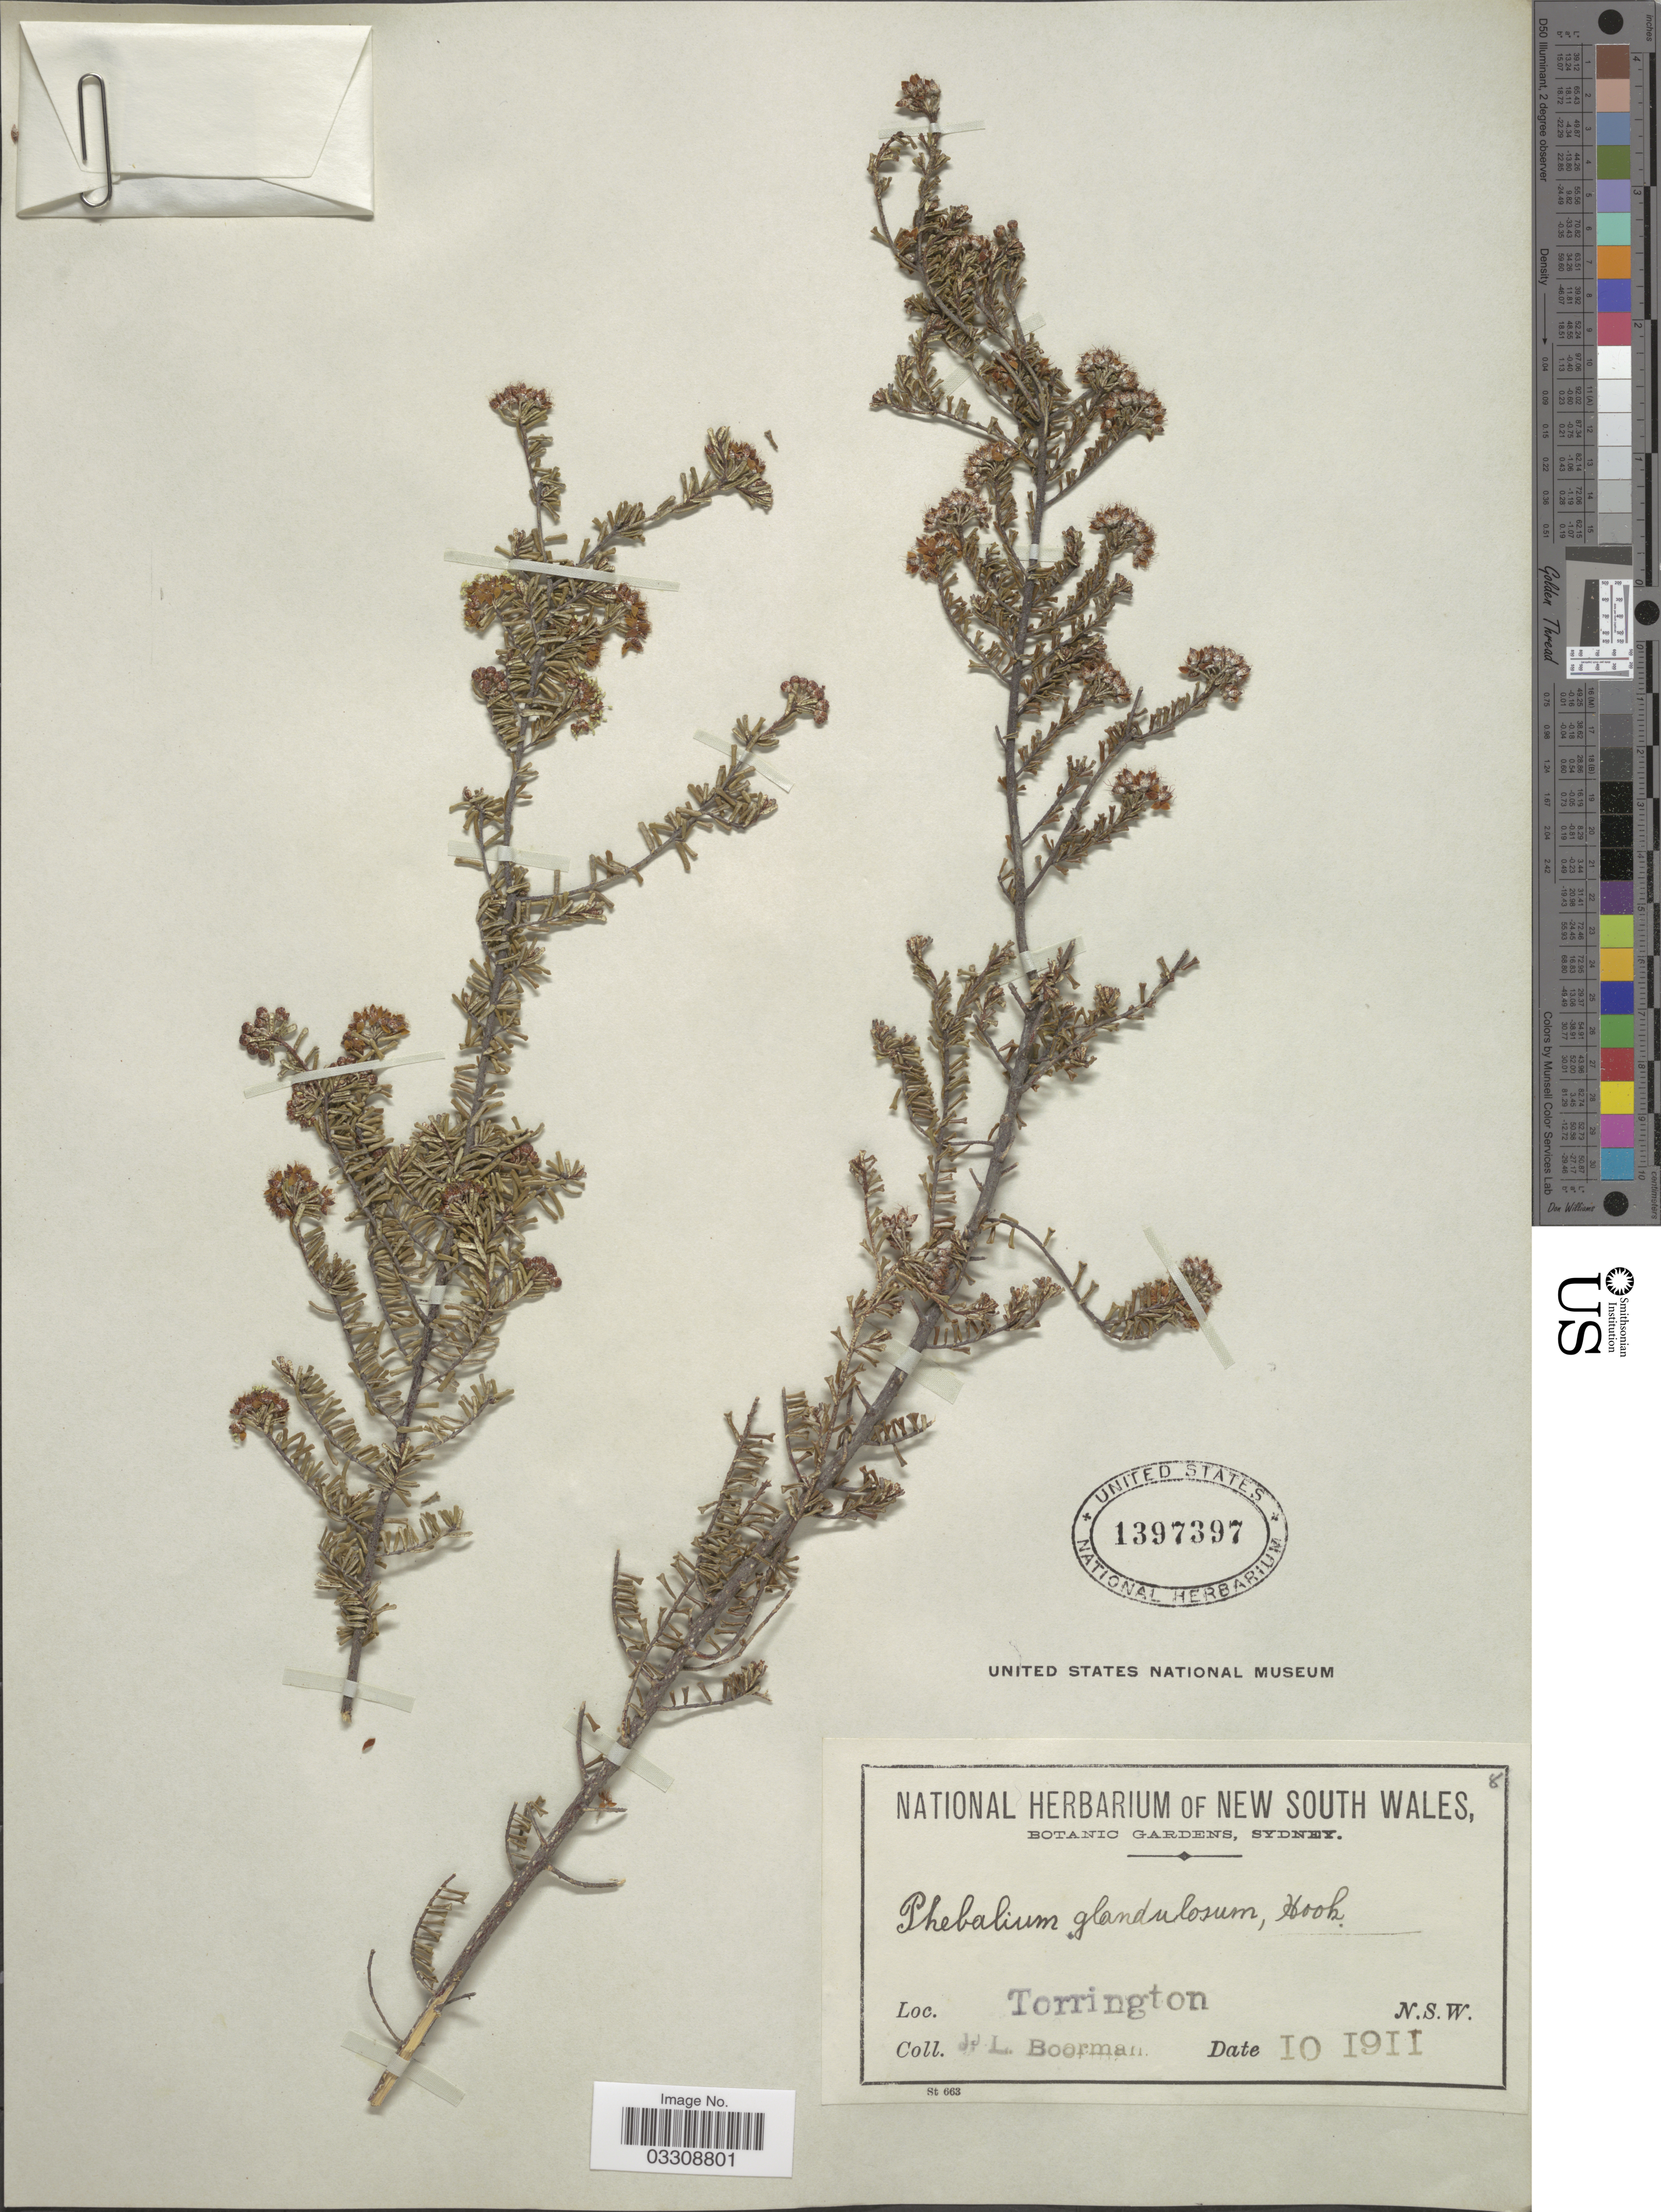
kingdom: Plantae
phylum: Tracheophyta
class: Magnoliopsida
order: Sapindales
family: Rutaceae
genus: Phebalium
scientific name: Phebalium glandulosum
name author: Hook.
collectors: J. Boorman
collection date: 1911-10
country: Australia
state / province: New South Wales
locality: Torrington.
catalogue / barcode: US 1397397